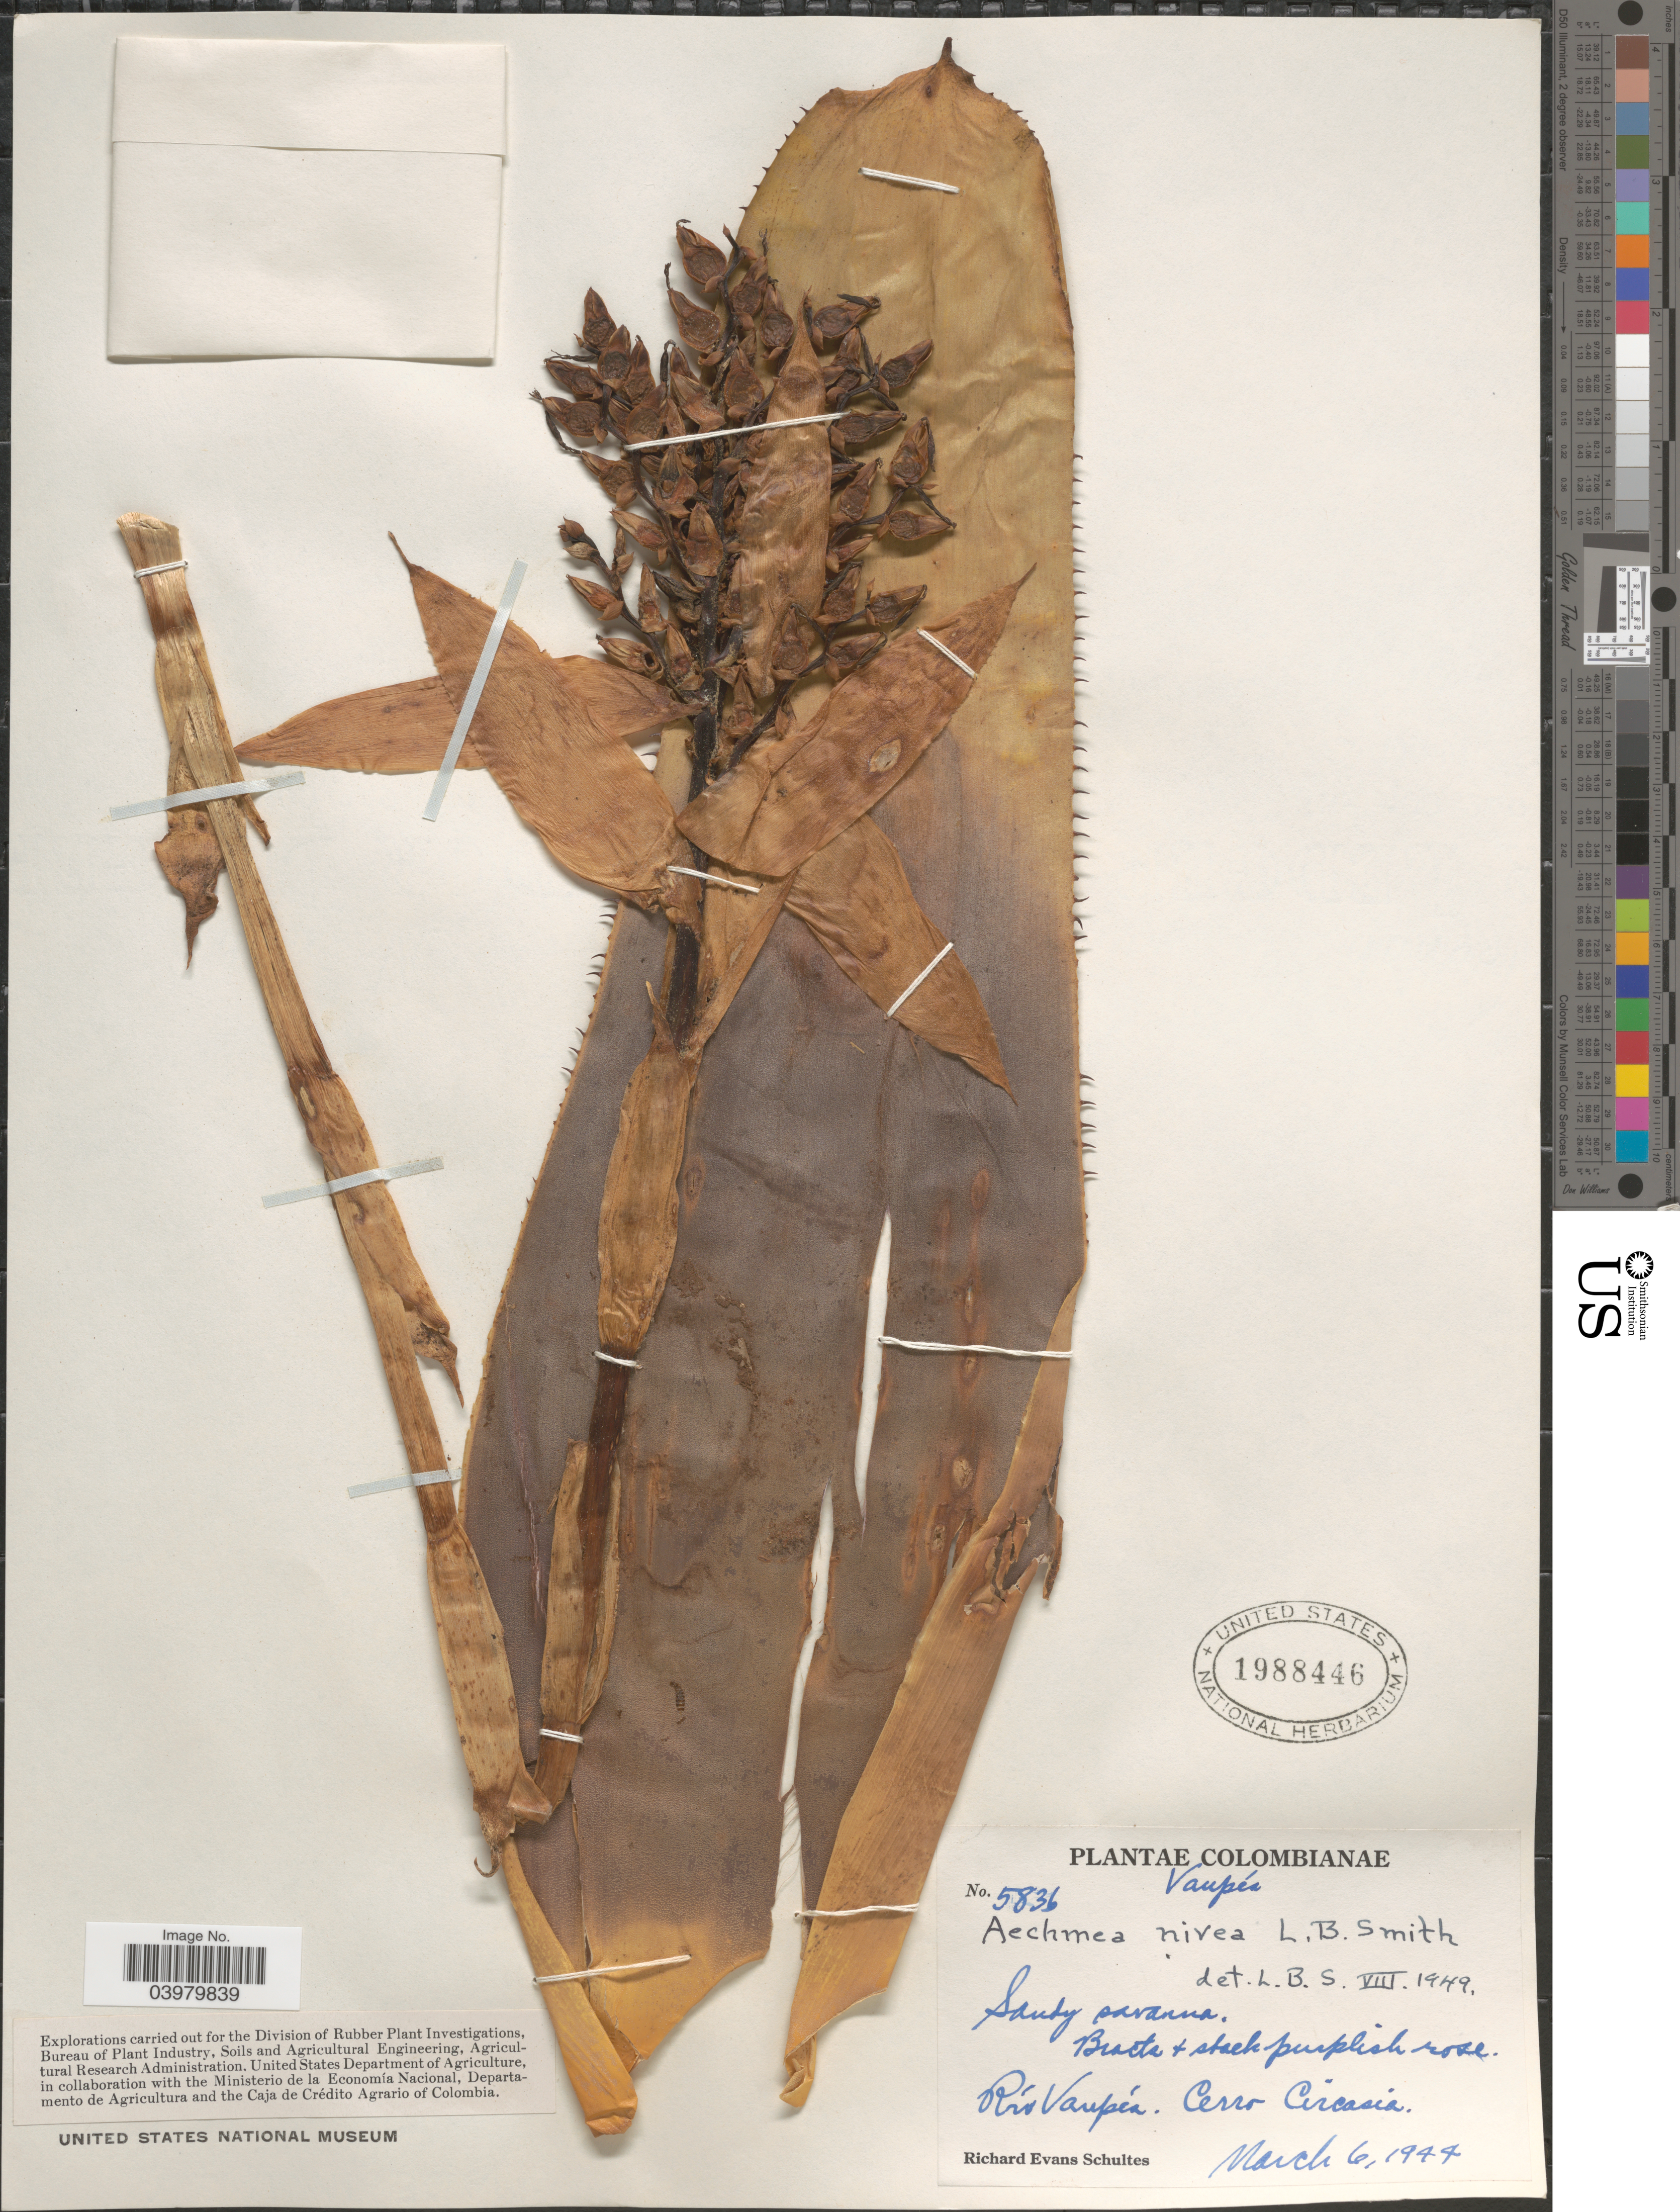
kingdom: Plantae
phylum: Tracheophyta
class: Liliopsida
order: Poales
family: Bromeliaceae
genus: Aechmea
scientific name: Aechmea nivea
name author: L.B. Sm.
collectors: R. E. Schultes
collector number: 5836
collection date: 1944-03-06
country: Colombia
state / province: Vaupés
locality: Río Vaupés. Cerro Circasia.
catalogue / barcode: US 1988446